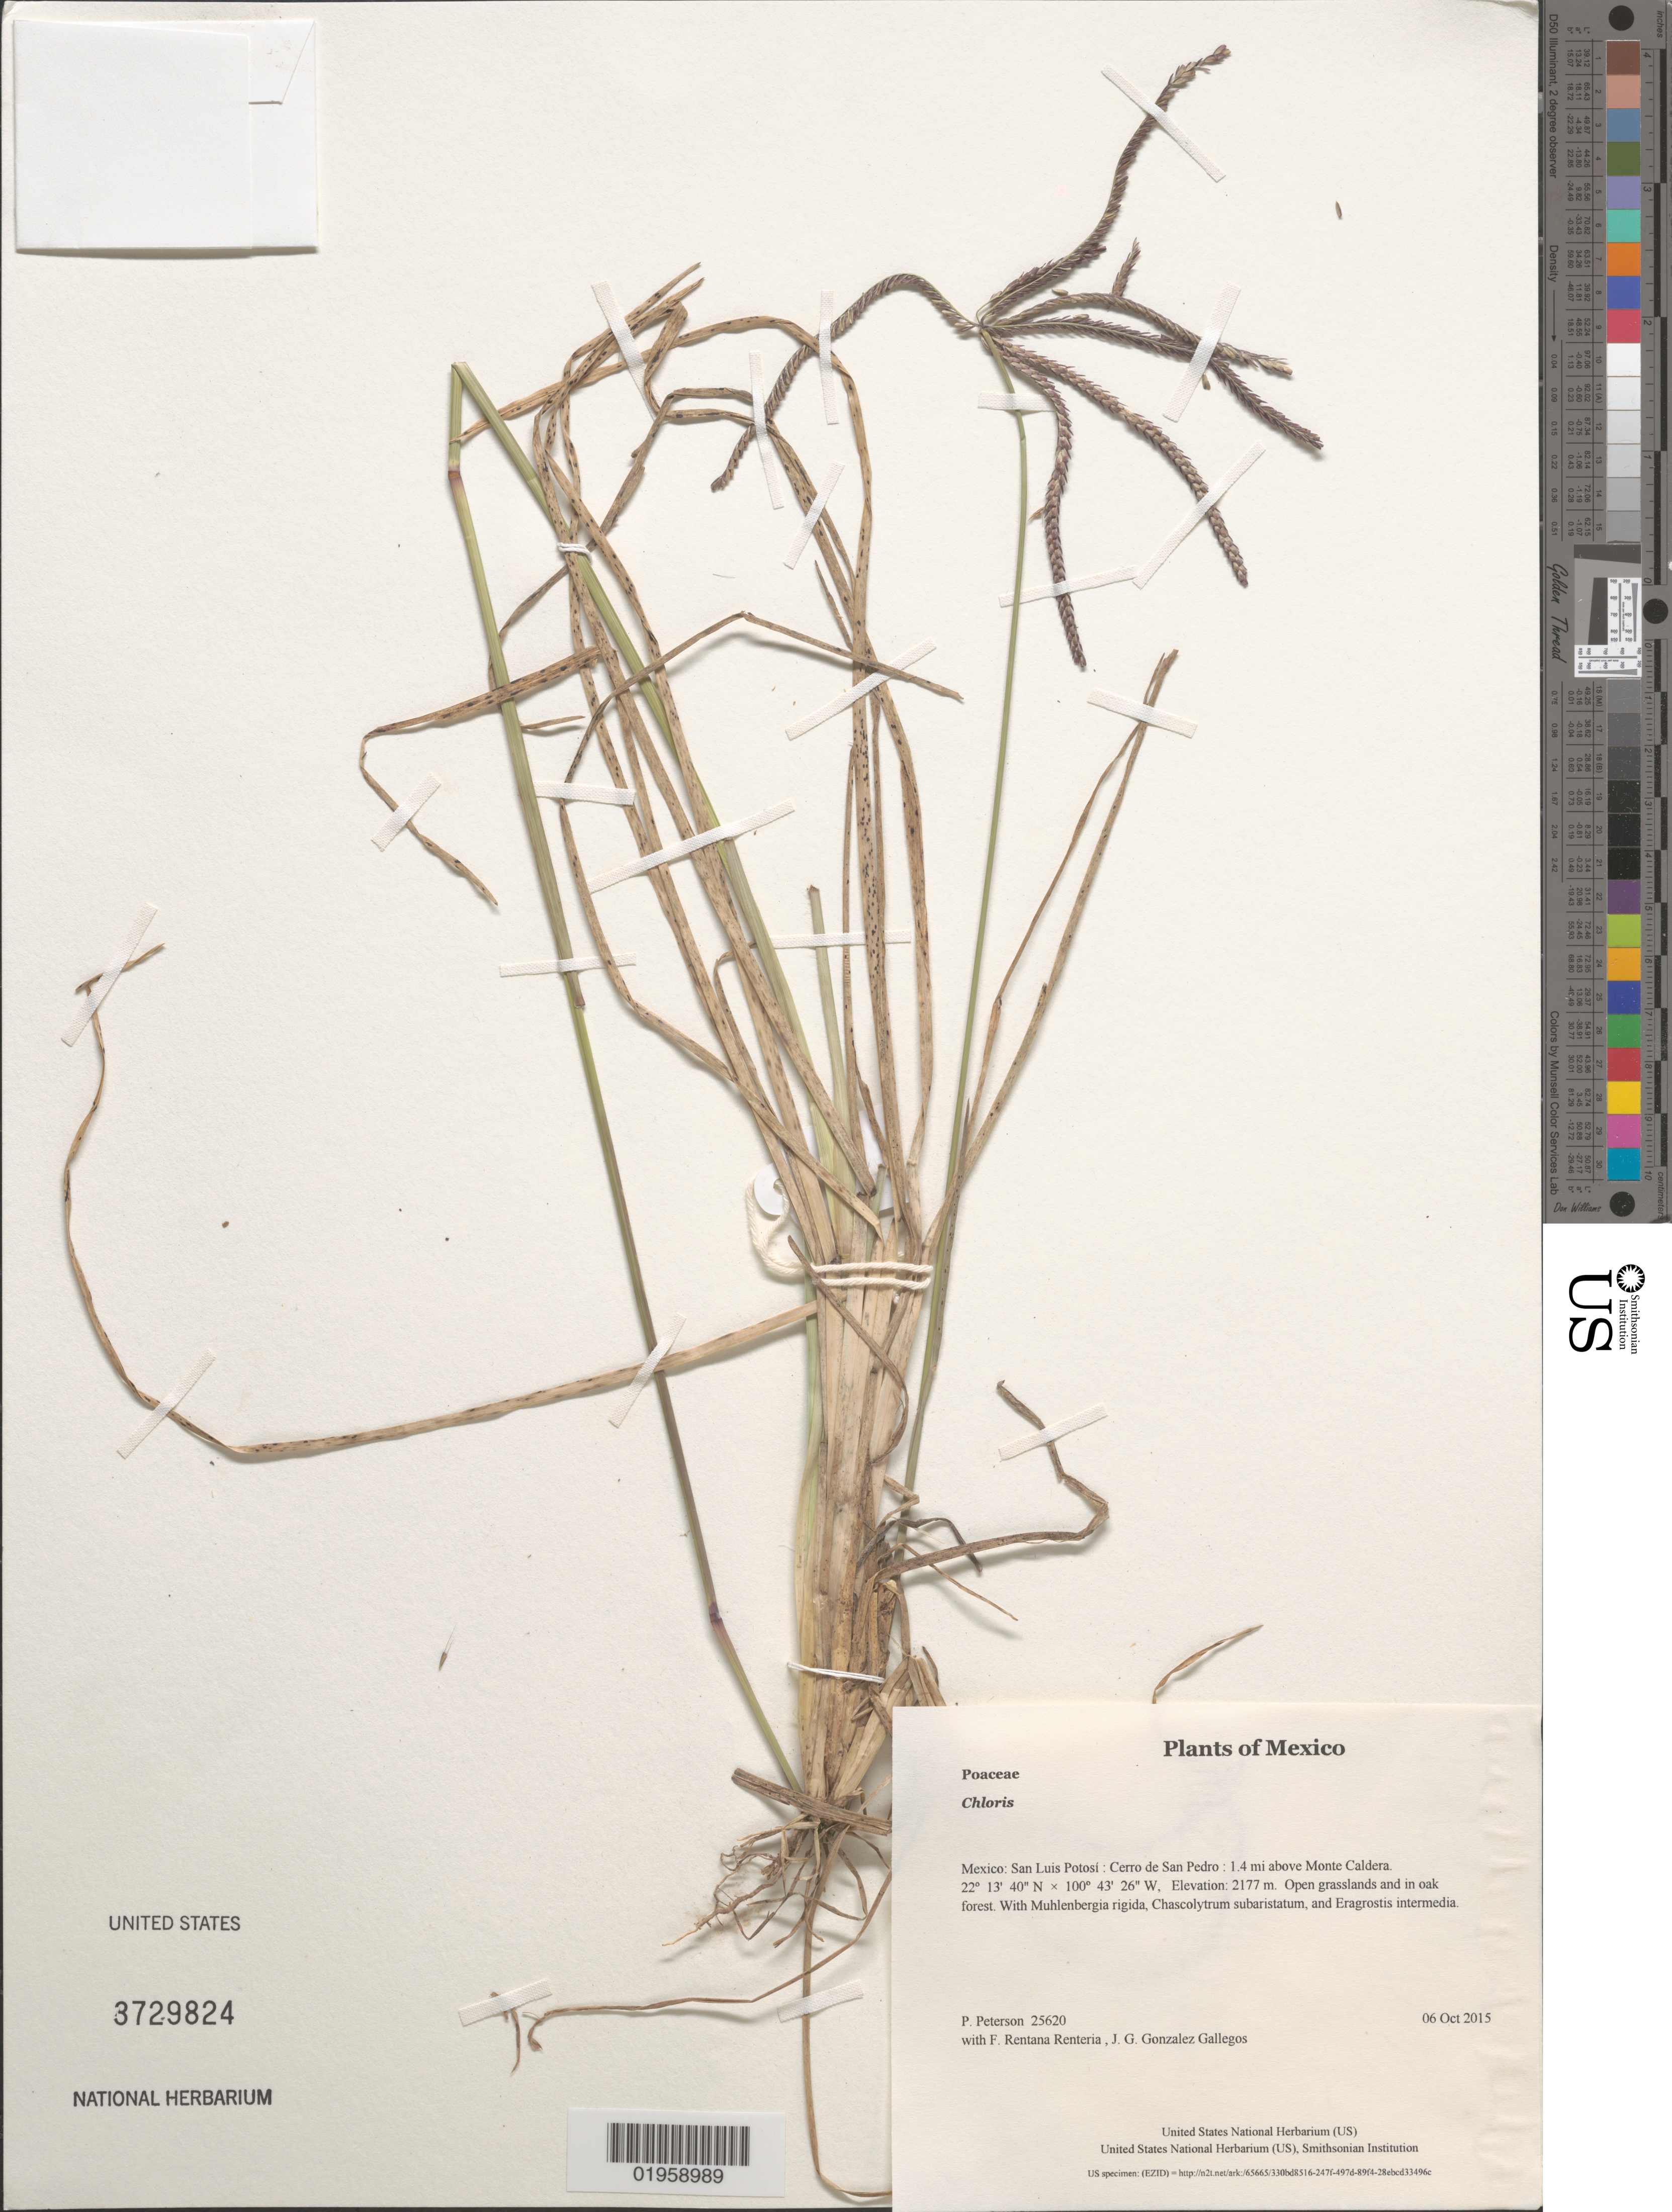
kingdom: Plantae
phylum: Tracheophyta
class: Liliopsida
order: Poales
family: Poaceae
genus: Chloris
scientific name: Chloris sp.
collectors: P. M. Peterson, F. Rentana Renteria & J. G. Gonzalez Gallegos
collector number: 25620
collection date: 2015-10-06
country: Mexico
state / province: San Luis Potosí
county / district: Cerro de San Pedro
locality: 1.4 mi above Monte Caldera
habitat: Open grasslands and in oak forest.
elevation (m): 2177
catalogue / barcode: US 3729824